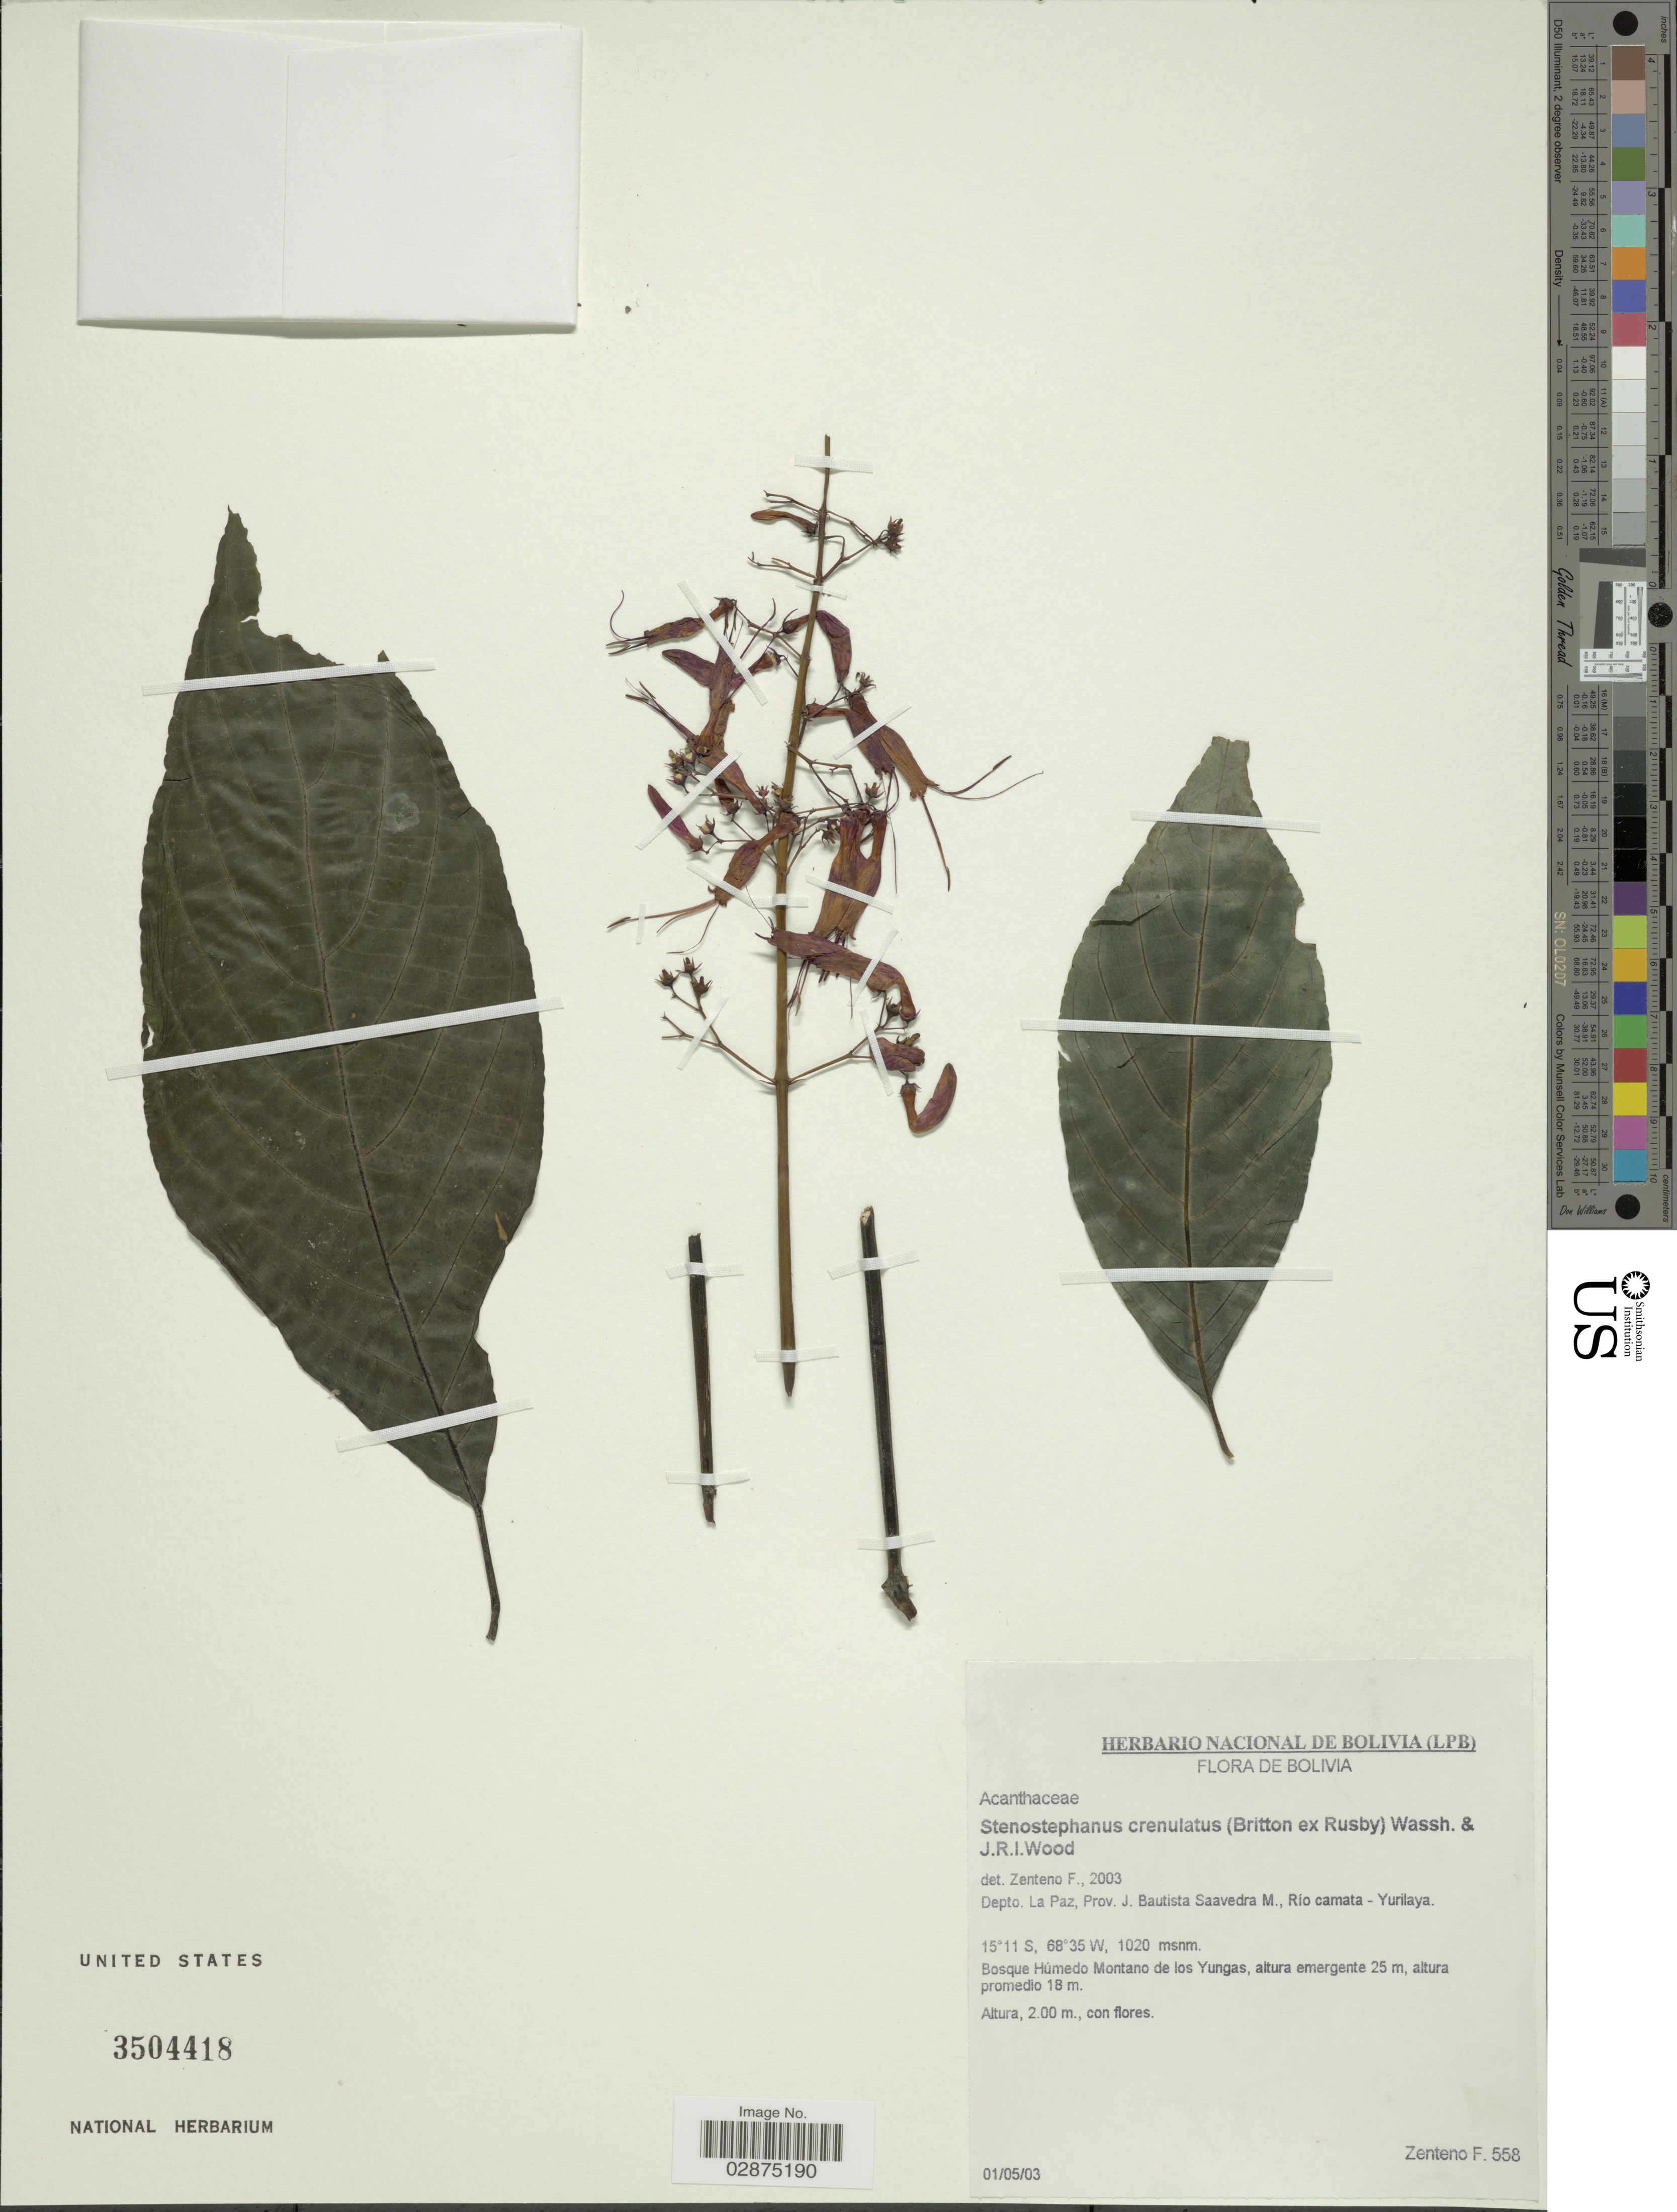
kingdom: Plantae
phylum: Tracheophyta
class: Magnoliopsida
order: Lamiales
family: Acanthaceae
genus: Stenostephanus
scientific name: Stenostephanus crenulatus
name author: (Britton ex Rusby) Wassh.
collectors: F. Zenteno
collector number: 558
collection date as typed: Transcribed d/m/y: 1/5/3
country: Bolivia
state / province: La Paz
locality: Depto. La Paz, Prov. J. Bautista Saavedra M., Río camata - Yurilaya. Bosque Húmedo Montano de los Yungas.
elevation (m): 1020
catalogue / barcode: US 3504418